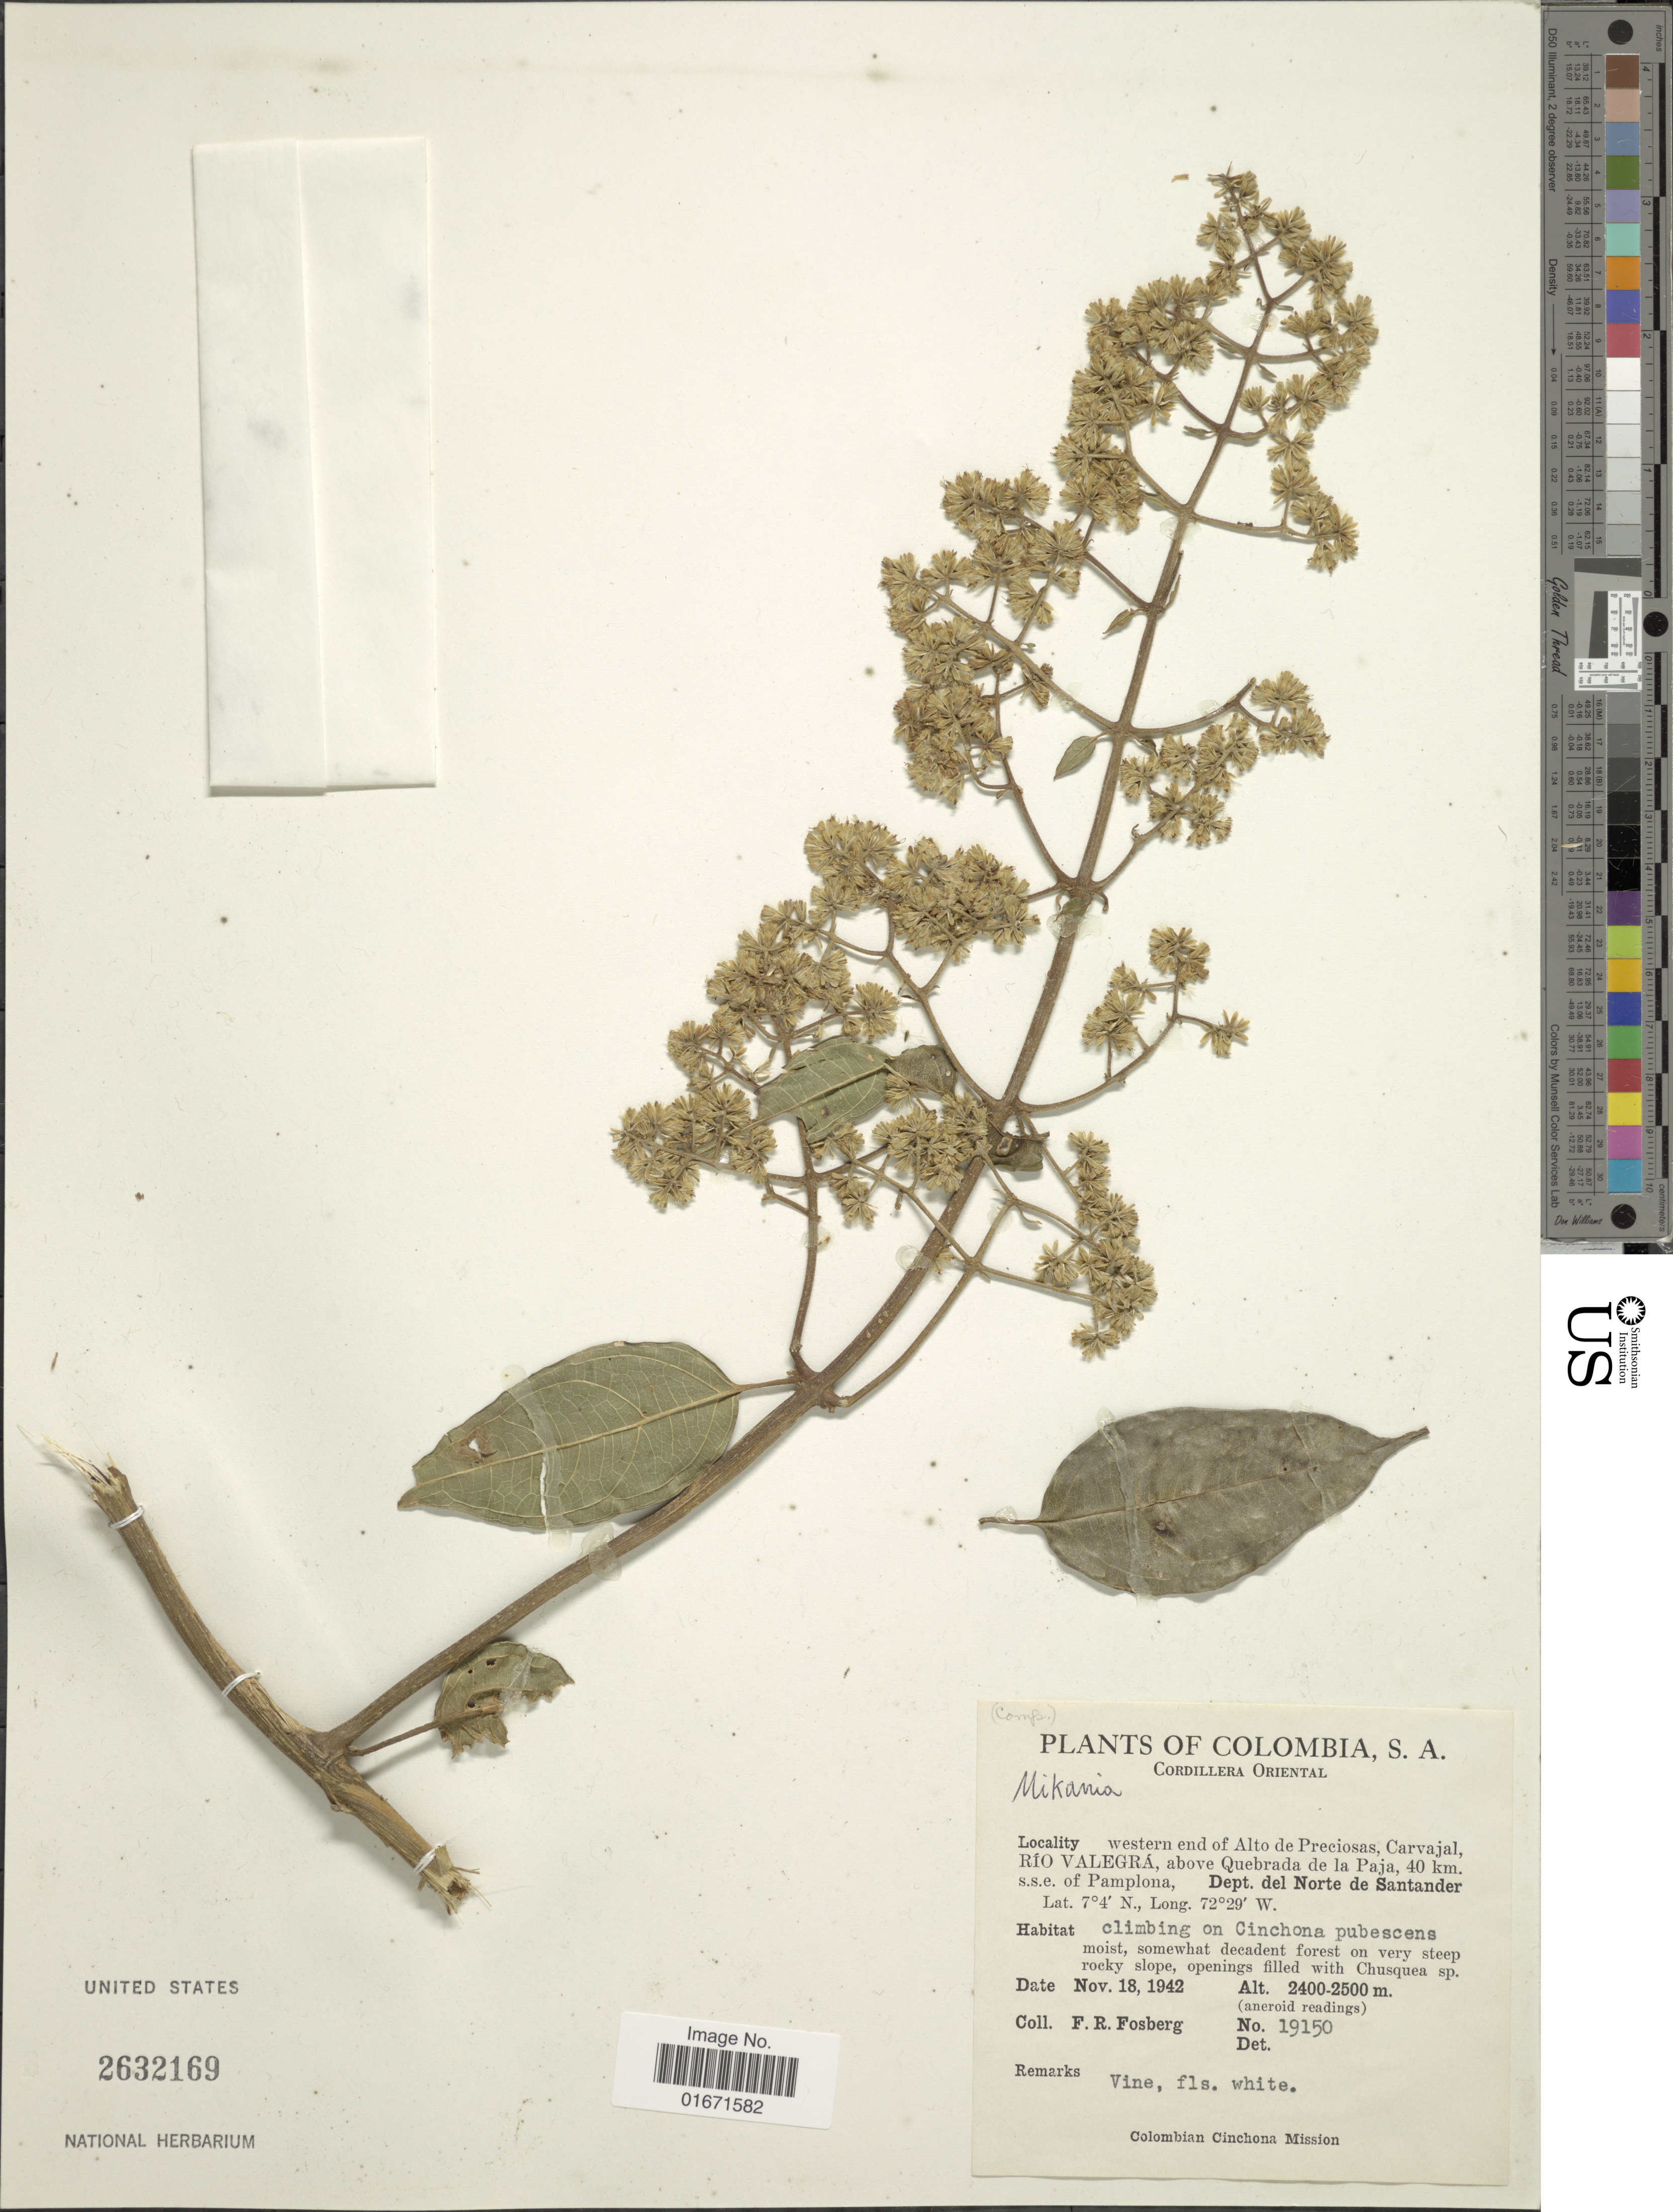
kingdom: Plantae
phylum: Tracheophyta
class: Magnoliopsida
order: Asterales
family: Asteraceae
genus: Mikania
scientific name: Mikania sylvatica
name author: Klatt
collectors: F. R. Fosberg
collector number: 19150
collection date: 1942-11-18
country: Colombia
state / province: Norte de Santander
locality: Cordillera Oriental. Western end of Alto de Preciosas, Carvajal, Rio Valegrá, above Quebrada de la Paja, 40 km. s.s.e. of Pamplona, Dept. del Norte de Santander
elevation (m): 2400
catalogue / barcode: US 2632169